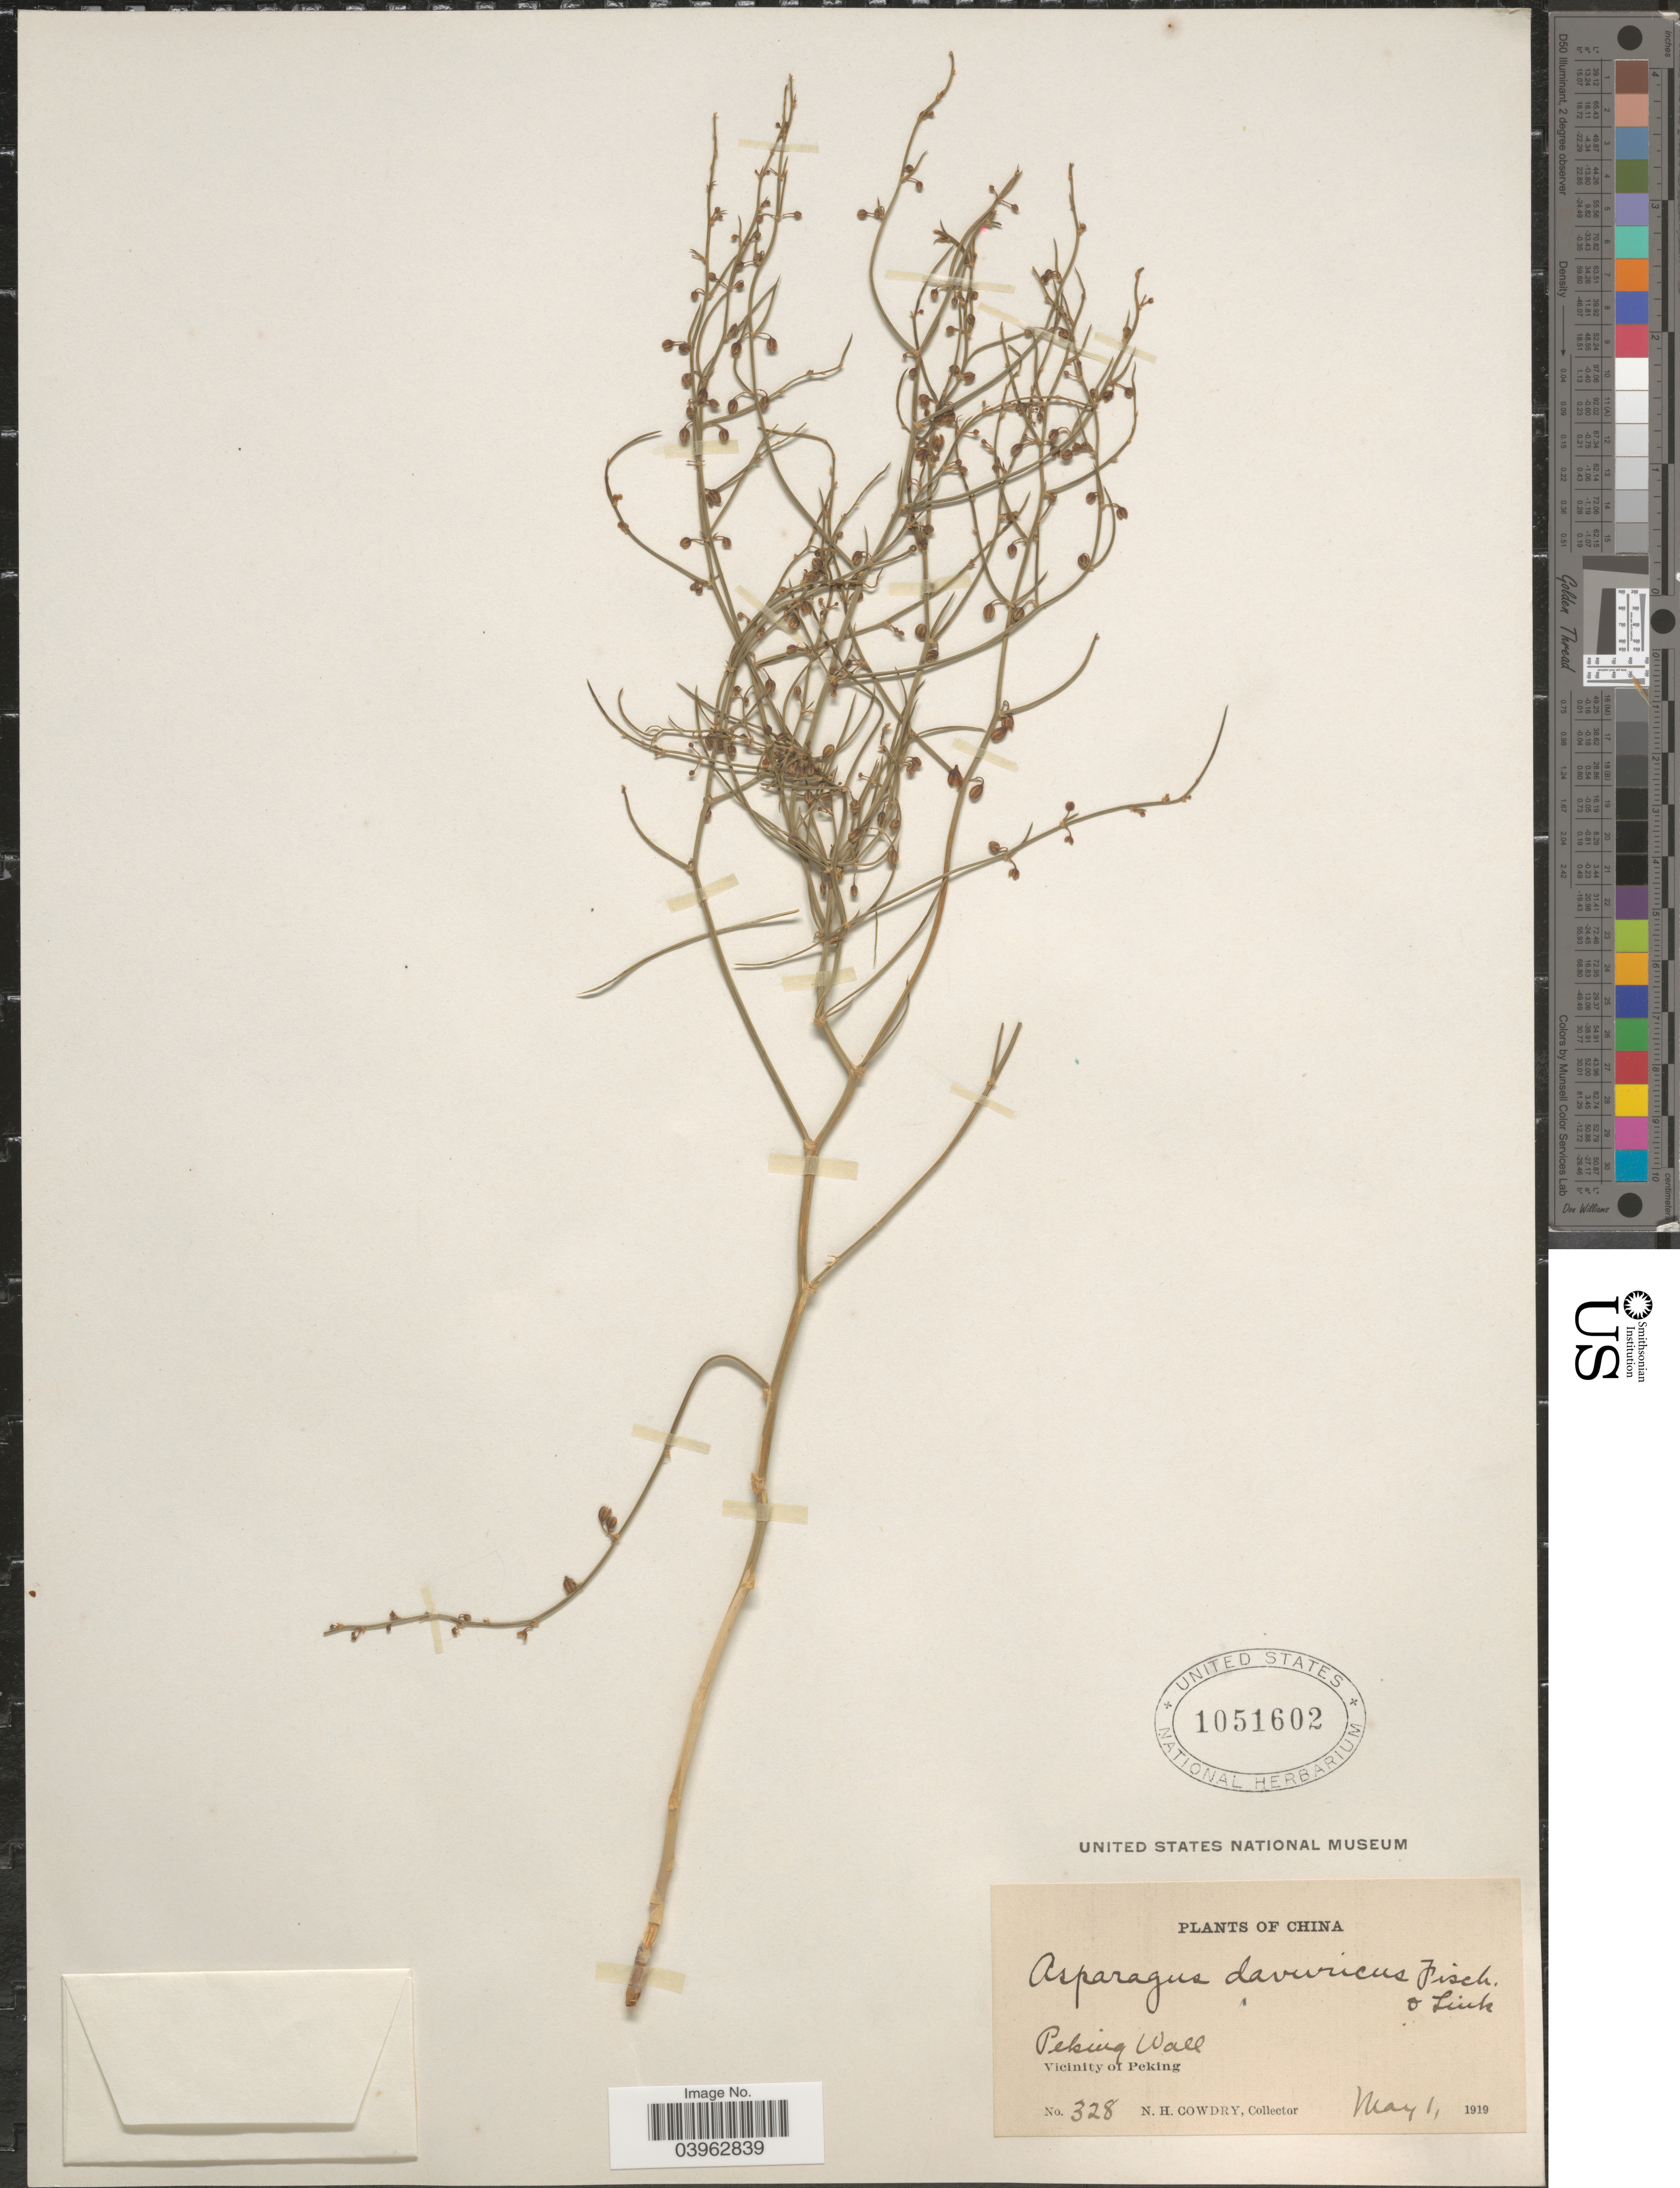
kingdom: Plantae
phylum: Tracheophyta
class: Liliopsida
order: Asparagales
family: Asparagaceae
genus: Asparagus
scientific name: Asparagus davuricus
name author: Fisch. ex Link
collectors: N. H. Cowdry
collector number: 328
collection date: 1919-05-01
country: China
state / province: Beijing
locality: Peking Wall. Vicinity of Peking.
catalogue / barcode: US 1051602